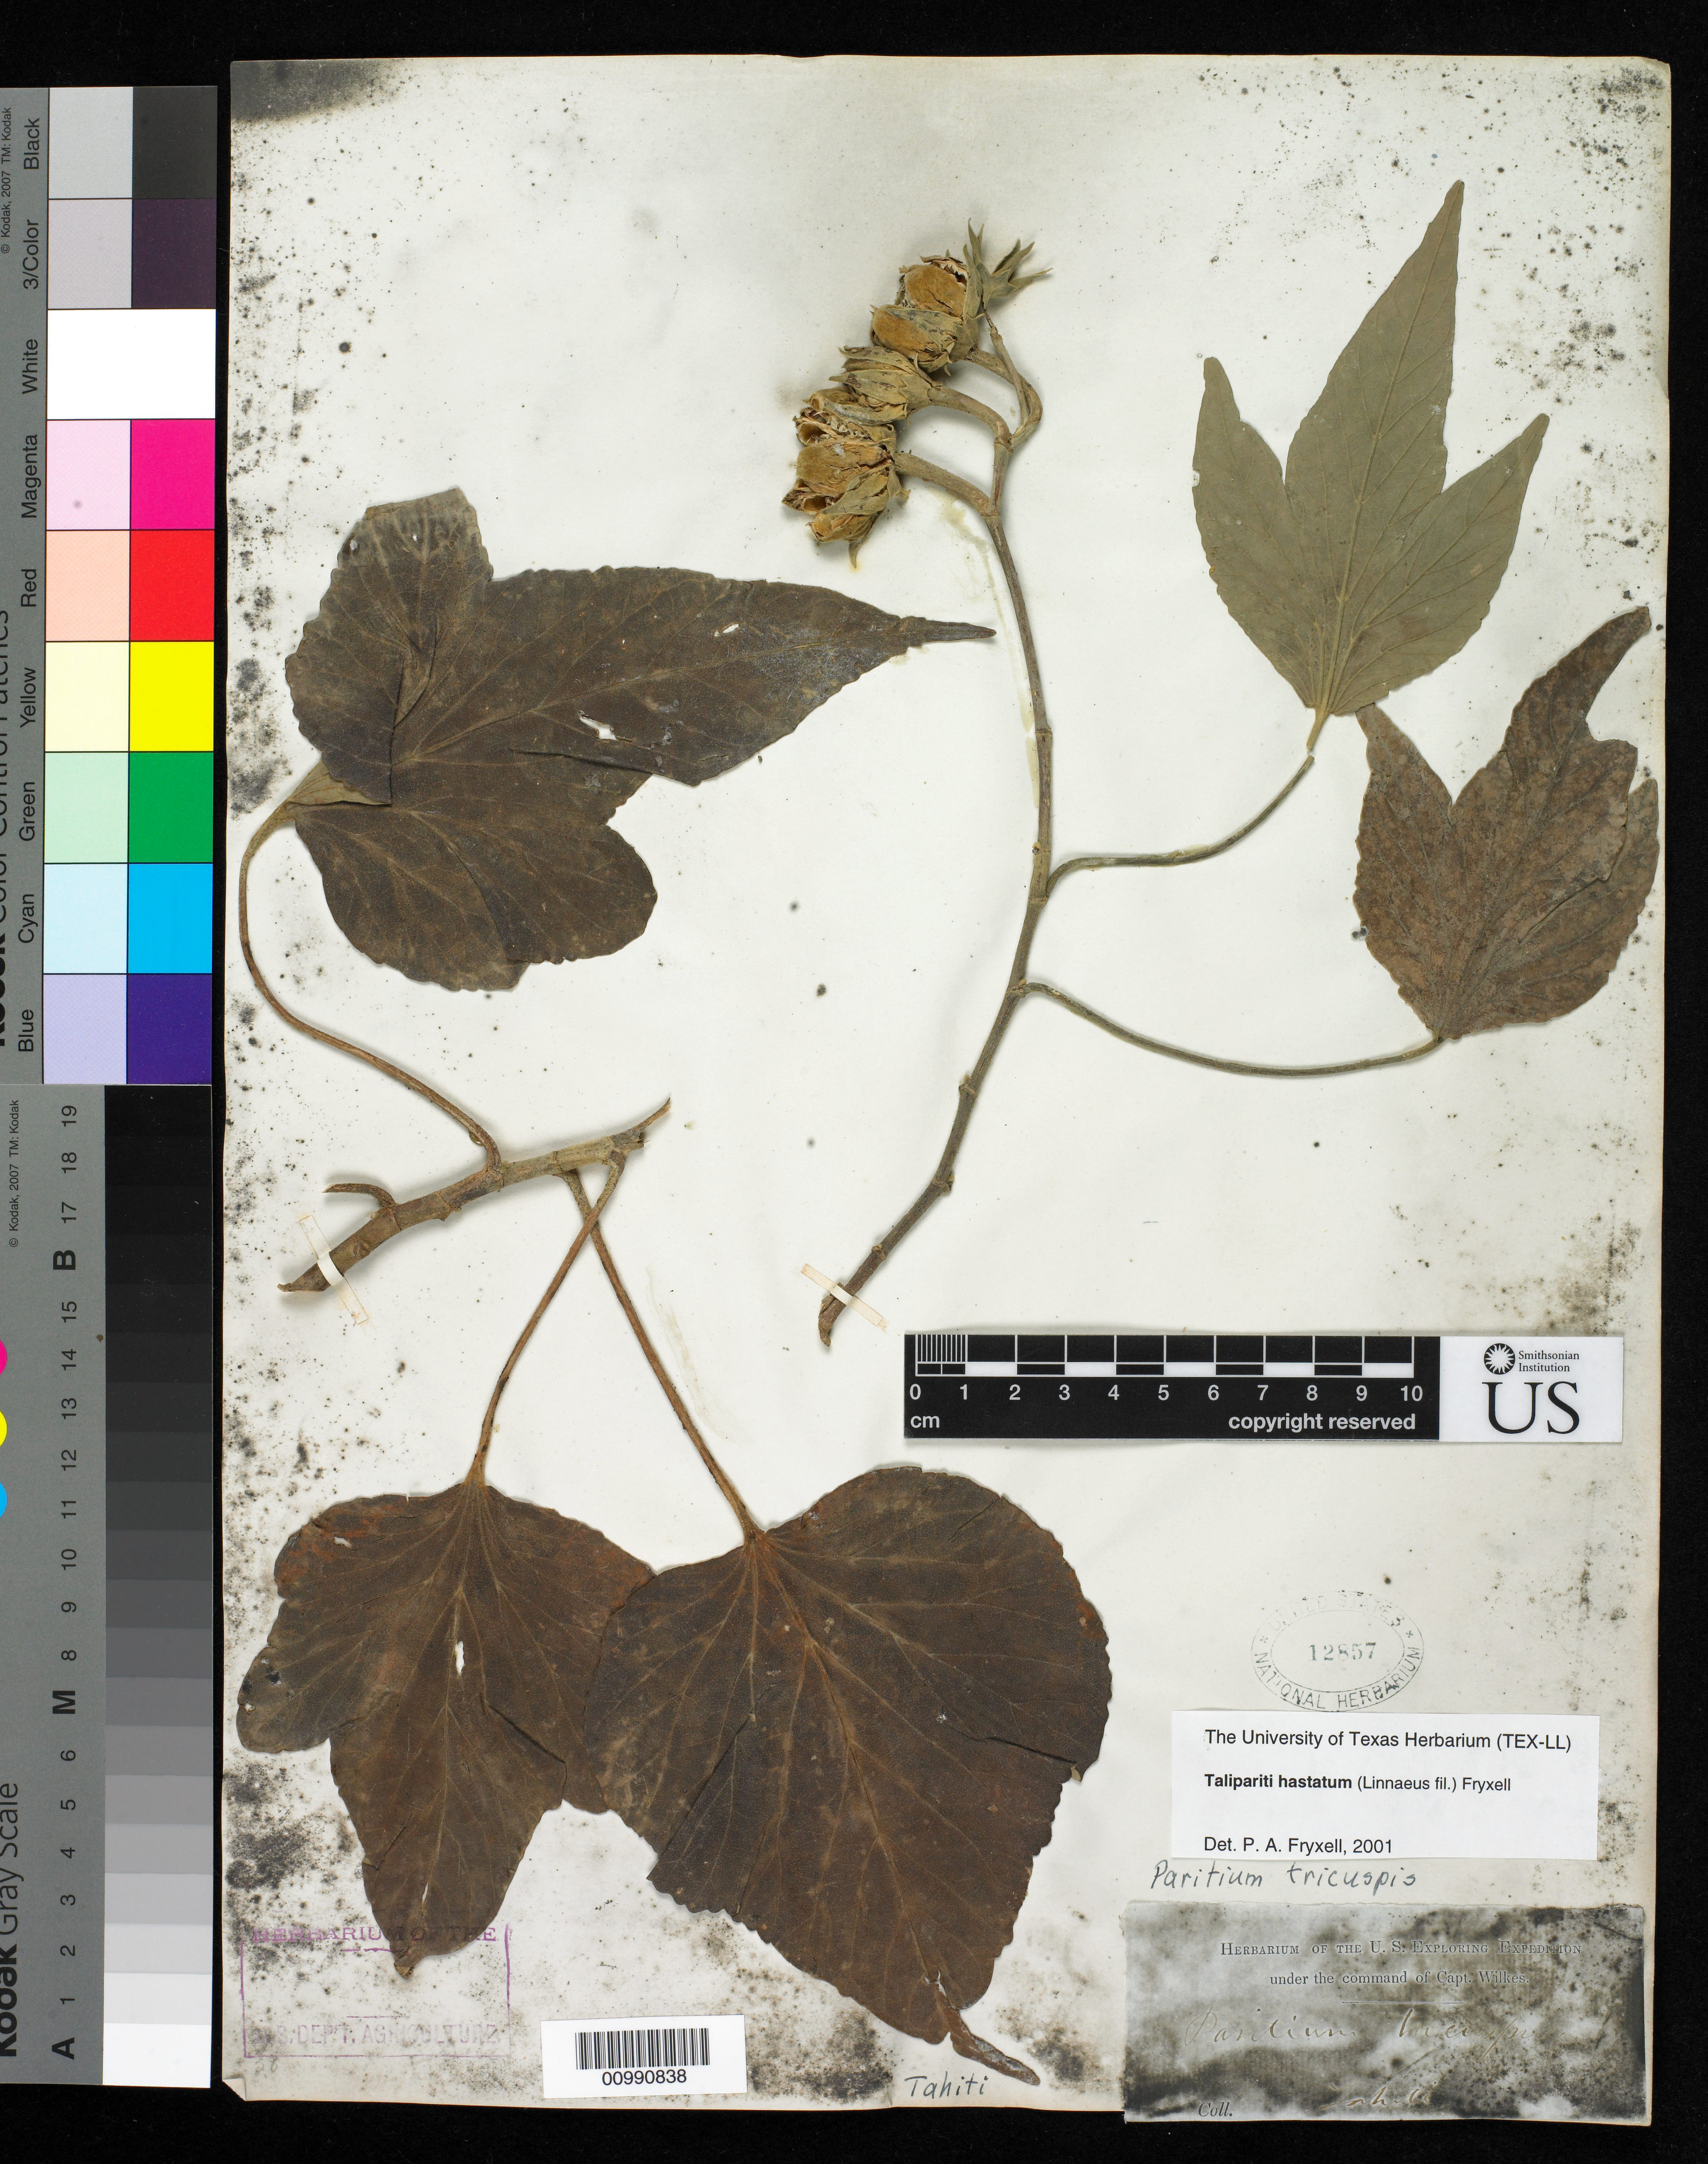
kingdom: Plantae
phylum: Tracheophyta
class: Magnoliopsida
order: Malvales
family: Malvaceae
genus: Talipariti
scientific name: Talipariti tiliaceum var. tiliaceum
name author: (L.) Fryxell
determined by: Dorr, Laurence J., Curator (BOT), Smithsonian Institution - National Museum of Natural History (UNITED STATES)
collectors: Wilkes Explor. Exped.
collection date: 1838/1842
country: French Polynesia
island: Tahiti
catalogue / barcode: US 12857